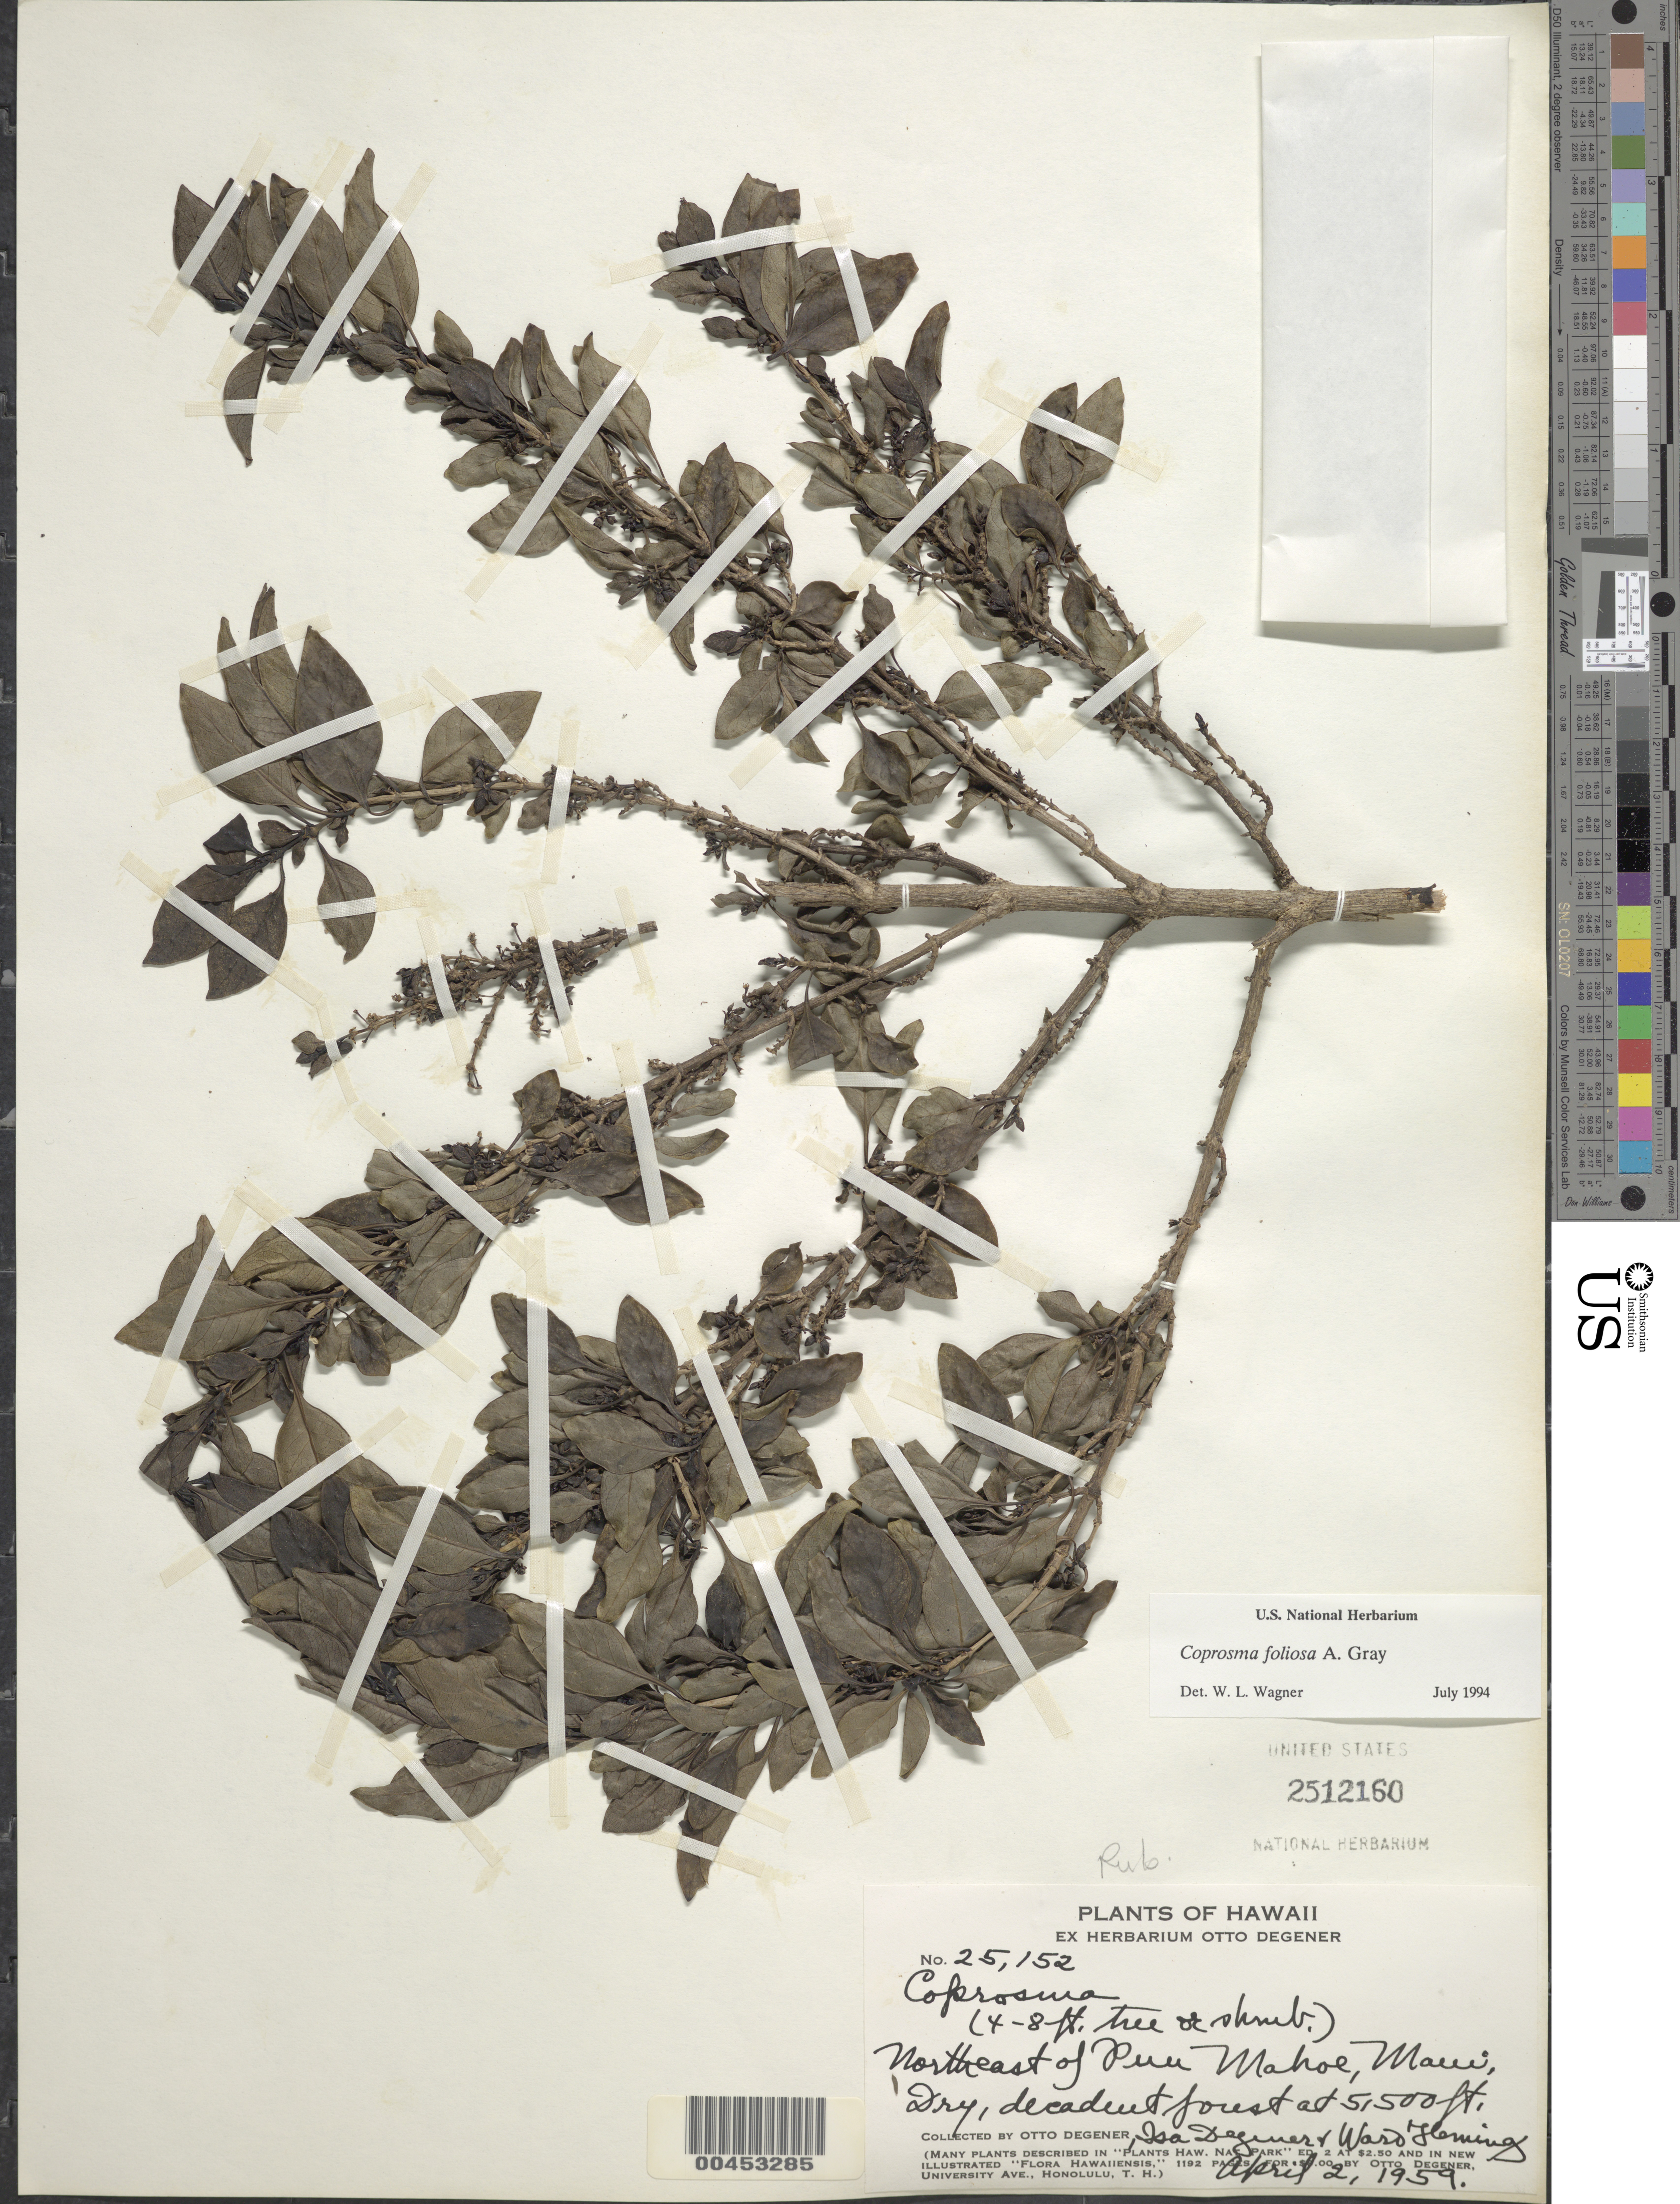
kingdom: Plantae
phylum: Tracheophyta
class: Magnoliopsida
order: Gentianales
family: Rubiaceae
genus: Coprosma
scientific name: Coprosma foliosa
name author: A. Gray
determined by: Wagner, W. L., (BOT), Smithsonian Institution - National Museum of Natural History (UNITED STATES)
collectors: O. Degener, I. Degener & W. Fleming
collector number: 25152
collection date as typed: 2 Apr 1959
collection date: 1959-04-02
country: United States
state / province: Hawaii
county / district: Maui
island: Maui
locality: NE of Puu Mahoe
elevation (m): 1676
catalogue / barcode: US 2512160